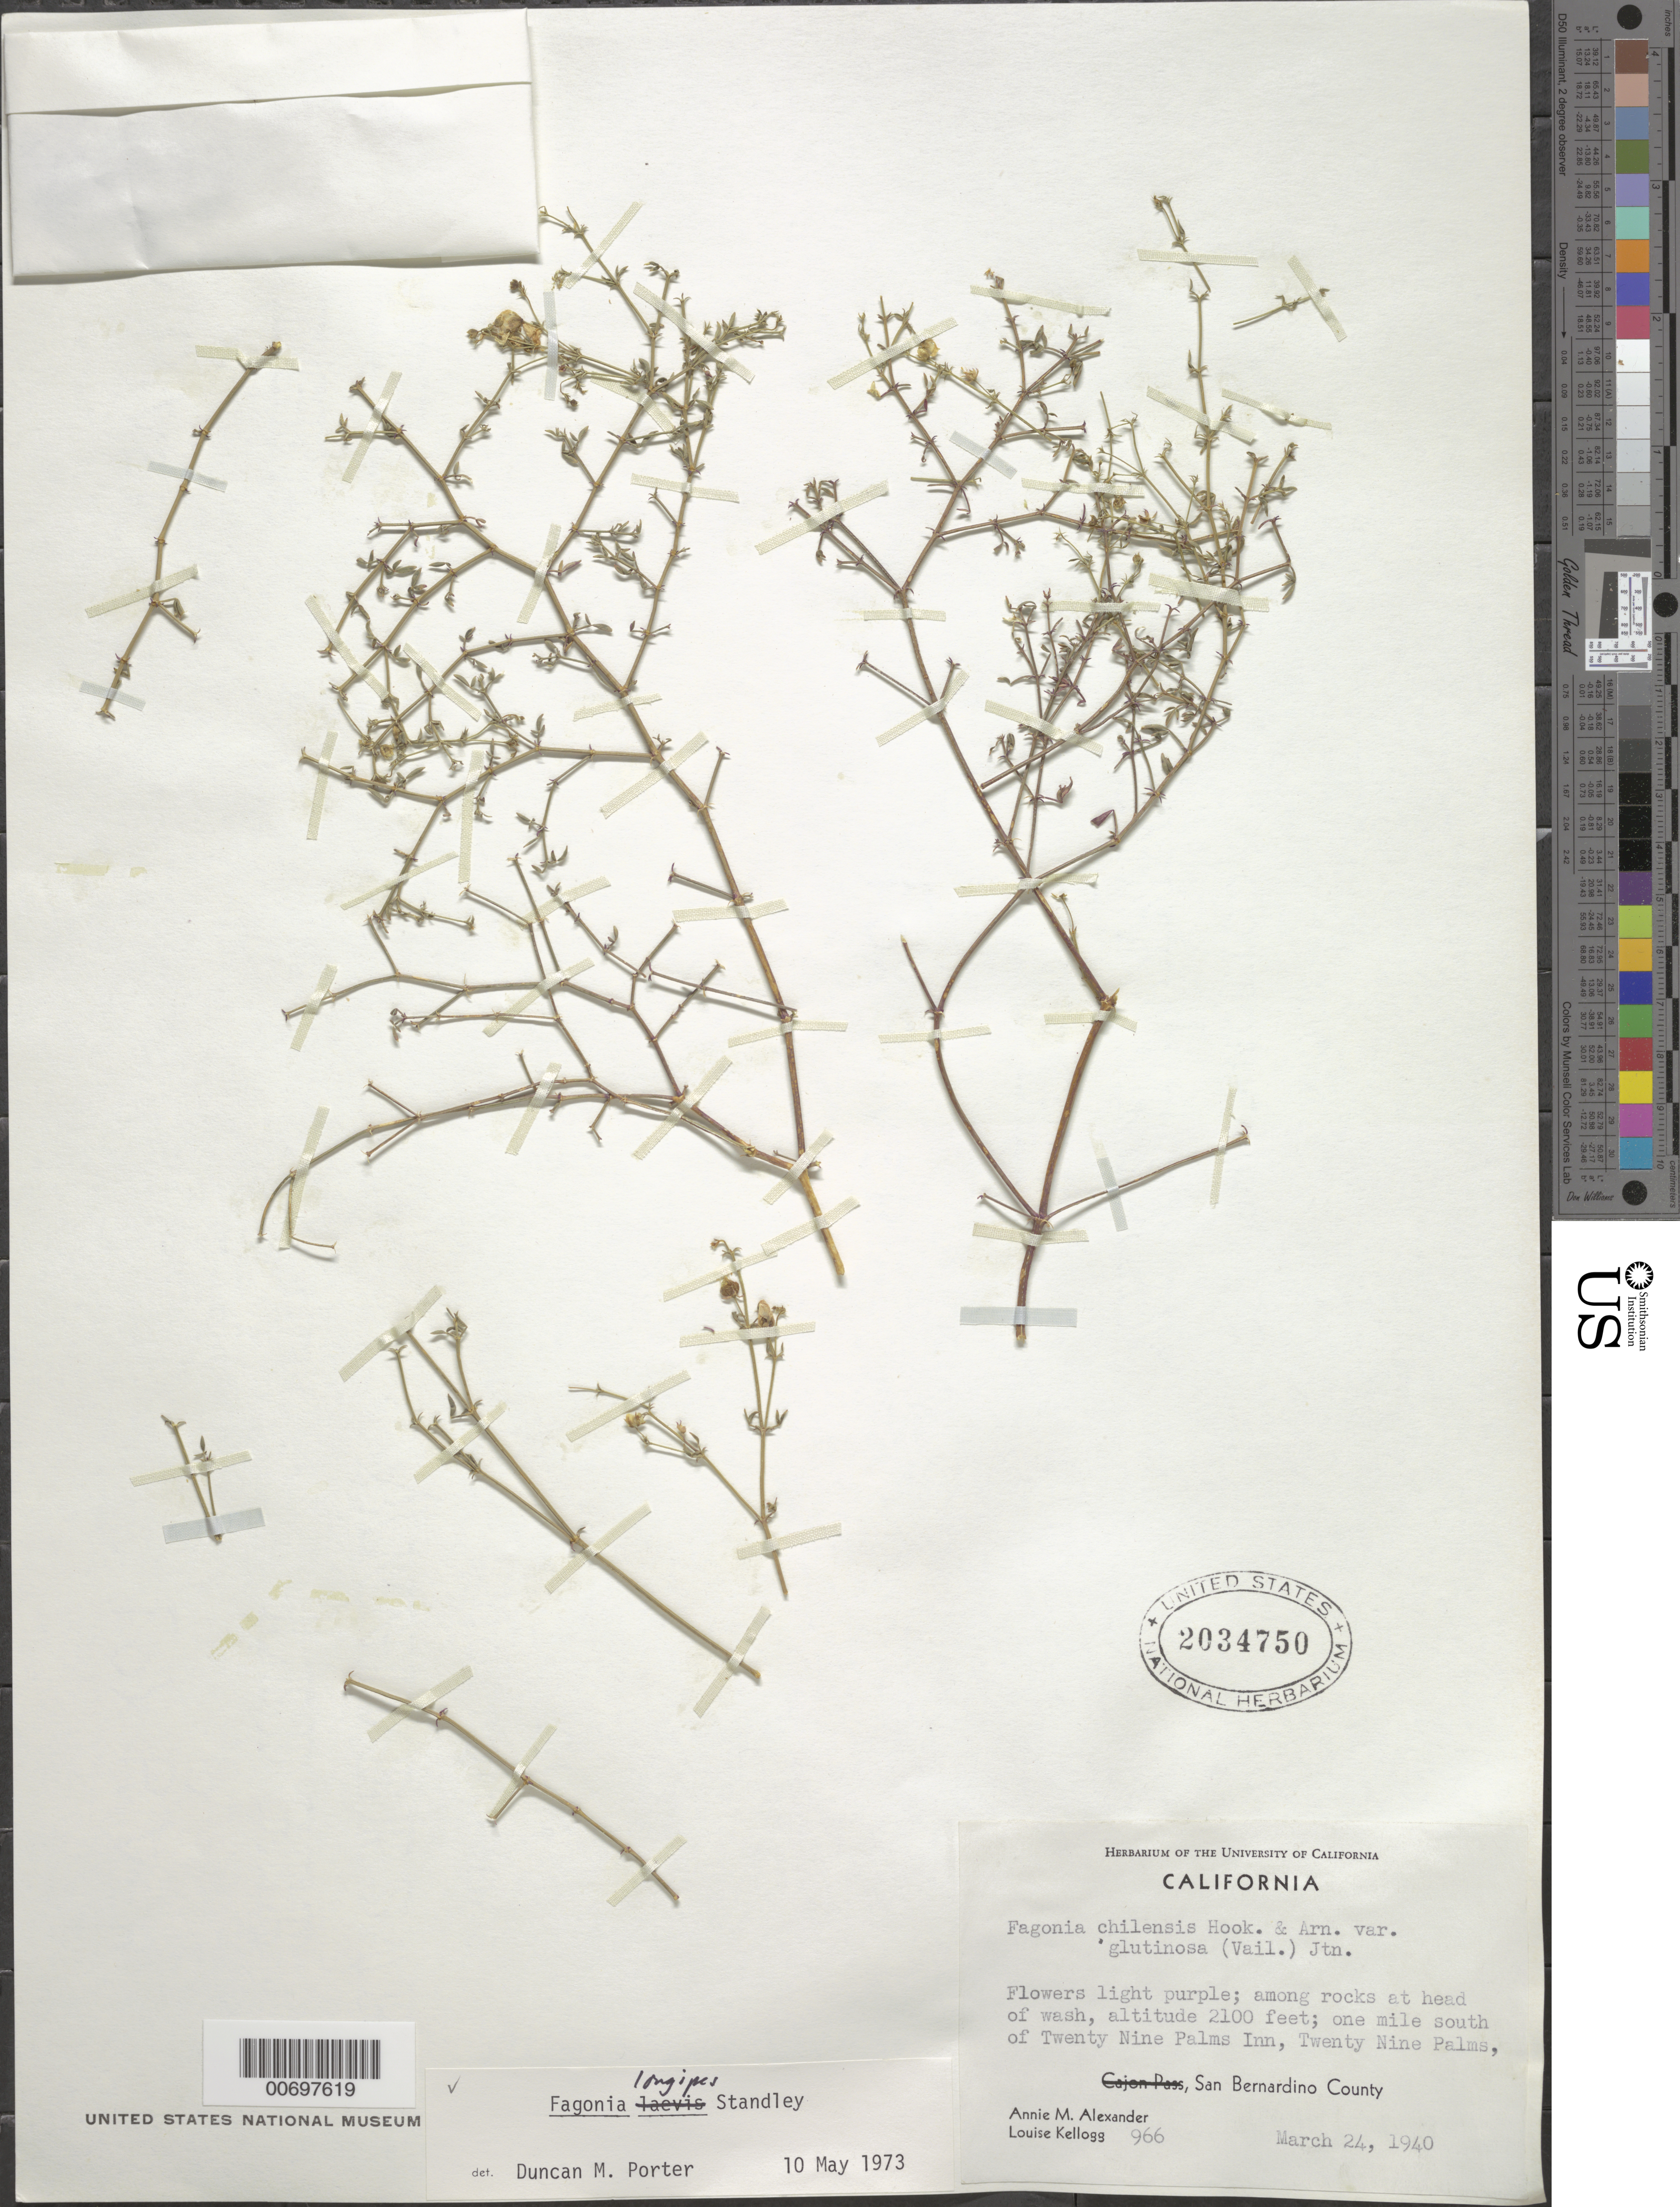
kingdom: Plantae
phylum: Tracheophyta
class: Magnoliopsida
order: Zygophyllales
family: Zygophyllaceae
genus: Fagonia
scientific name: Fagonia longipes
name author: Standl.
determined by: Porter, D. M.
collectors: A. M. Alexander & L. Kellogg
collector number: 966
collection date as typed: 24 Mar 1940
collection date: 1940-03-24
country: United States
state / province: California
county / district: San Bernardino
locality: At head of wash one mile south of Twenty Nine Palms Inn, Twenty Nine Palms.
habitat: Among rocks at head of wash.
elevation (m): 640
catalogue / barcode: US 2034750